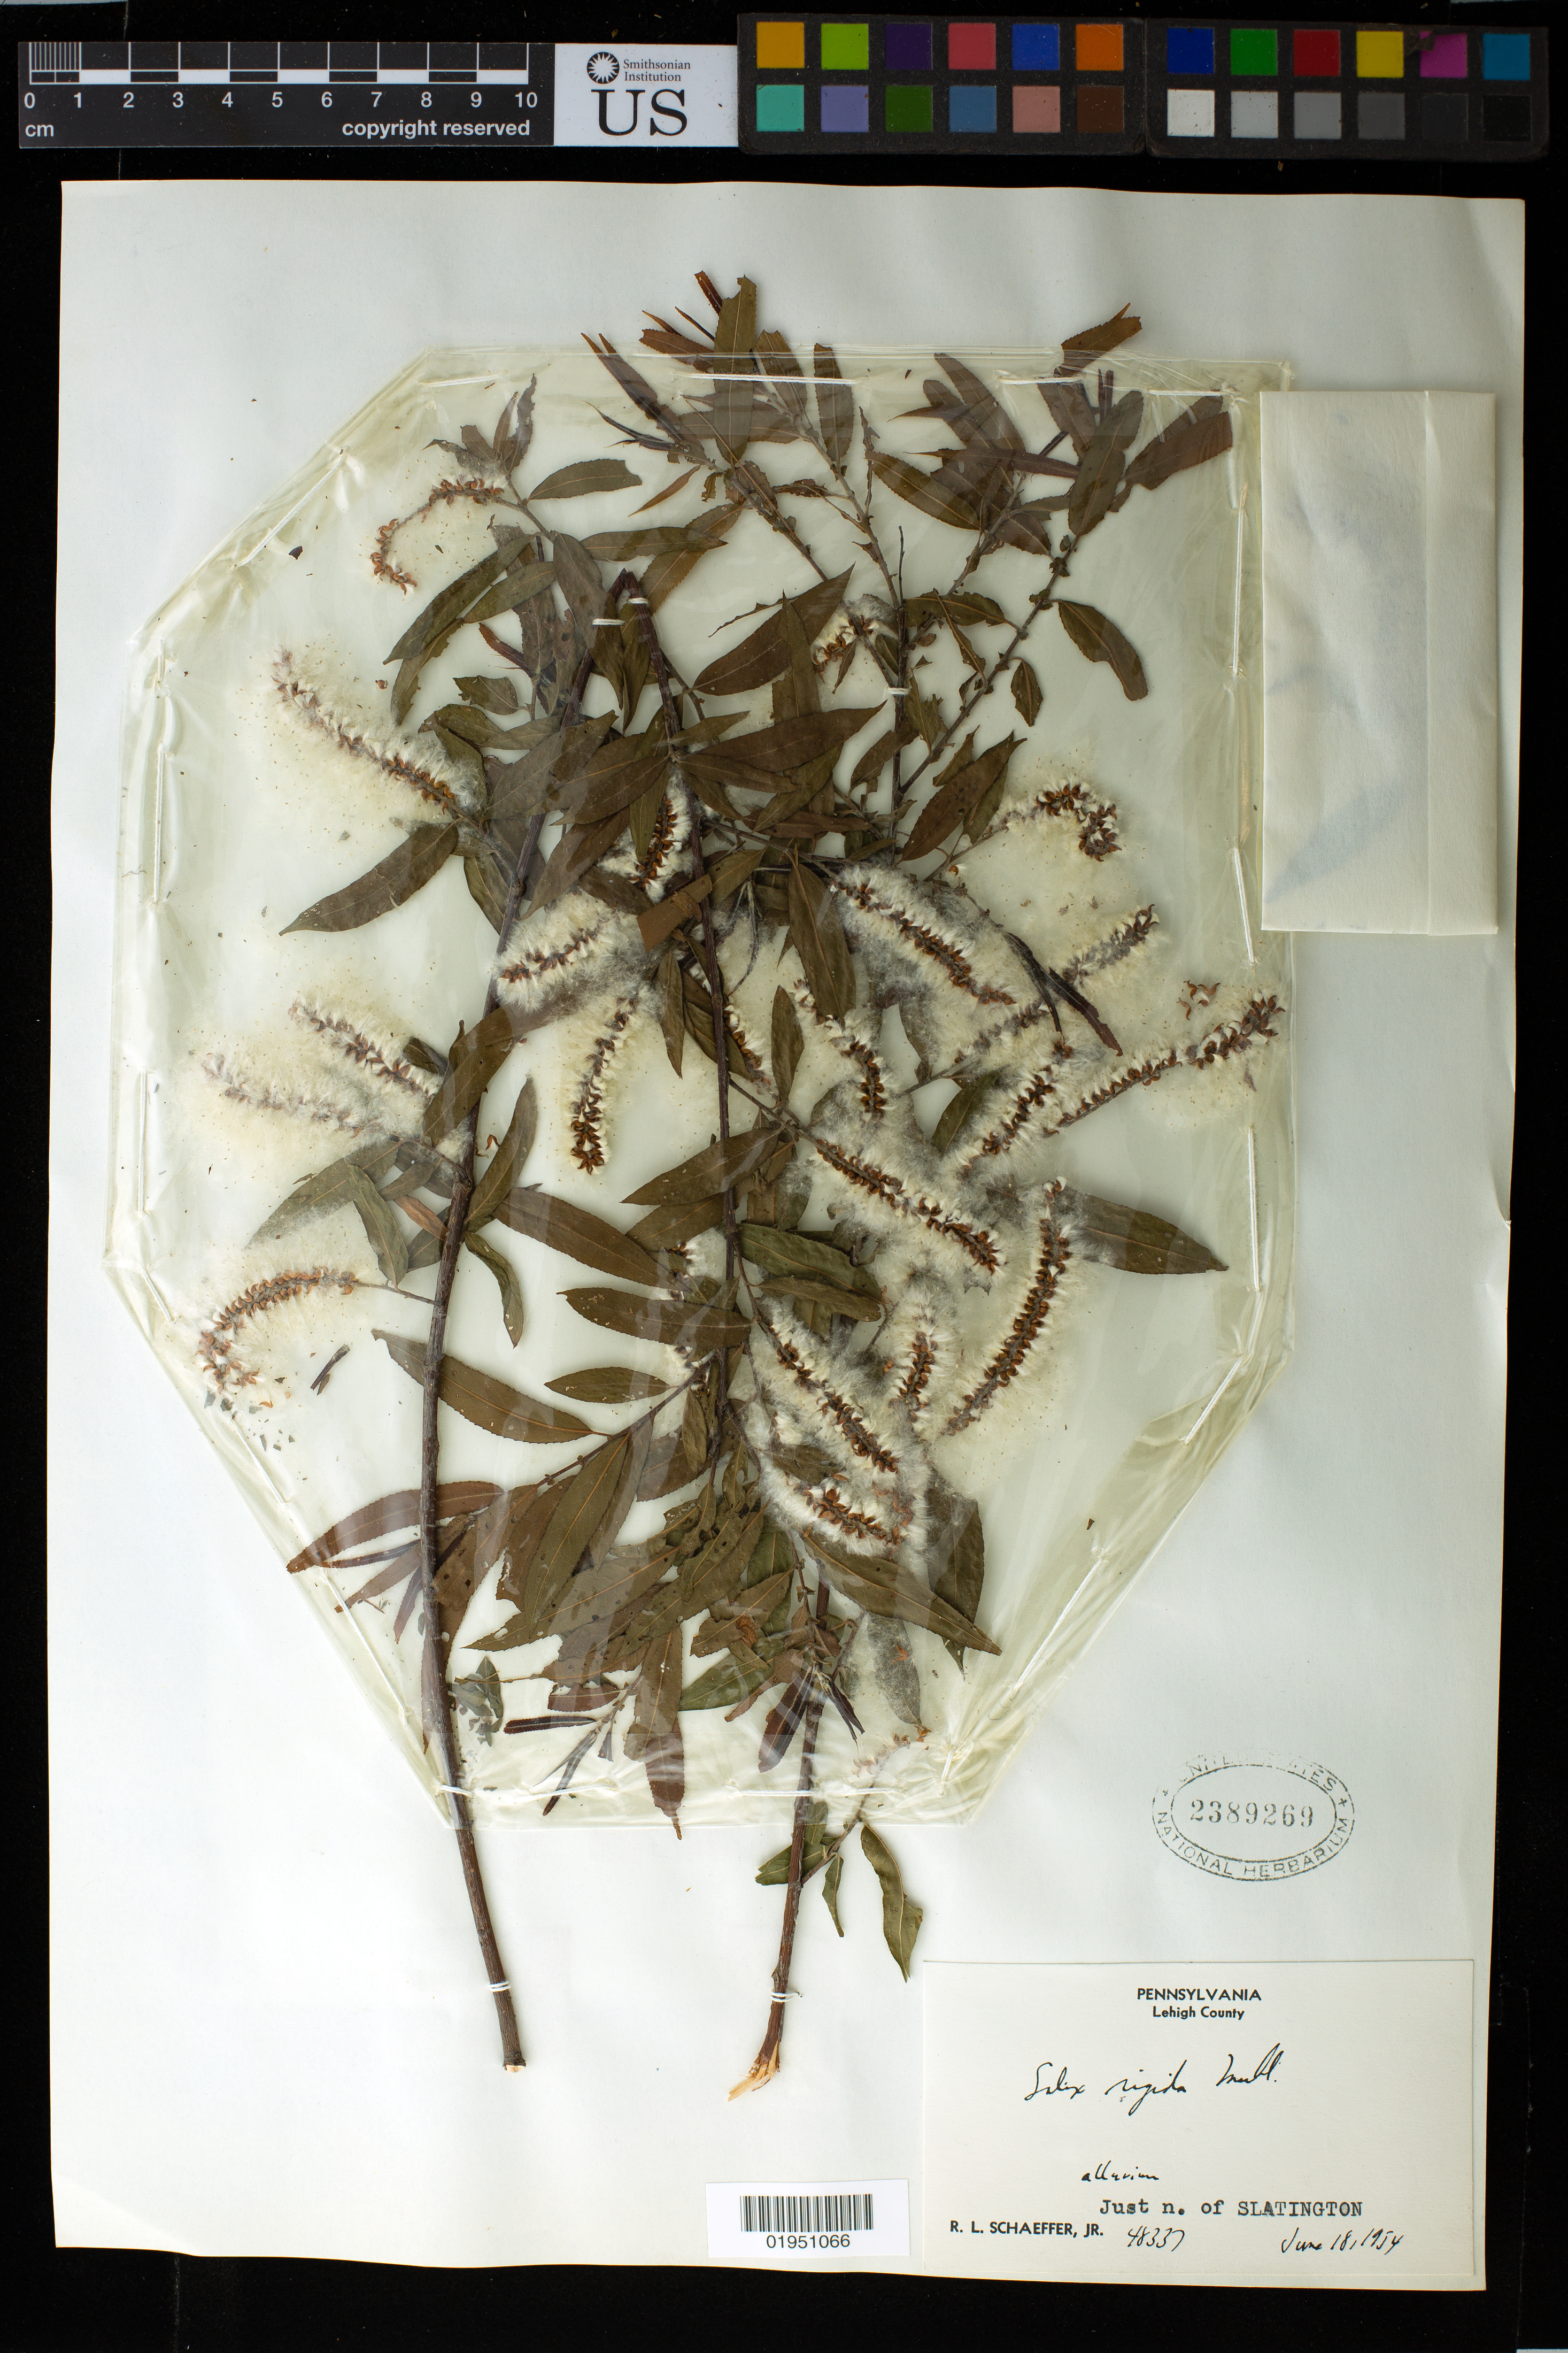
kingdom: Plantae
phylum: Tracheophyta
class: Magnoliopsida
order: Malpighiales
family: Salicaceae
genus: Salix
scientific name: Salix rigida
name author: Muhl.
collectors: R. Schaeffer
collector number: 48337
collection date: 1954-06-18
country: United States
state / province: Pennsylvania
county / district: Lehigh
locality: Just N. of Slatington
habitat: alluvium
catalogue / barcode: US 2389269